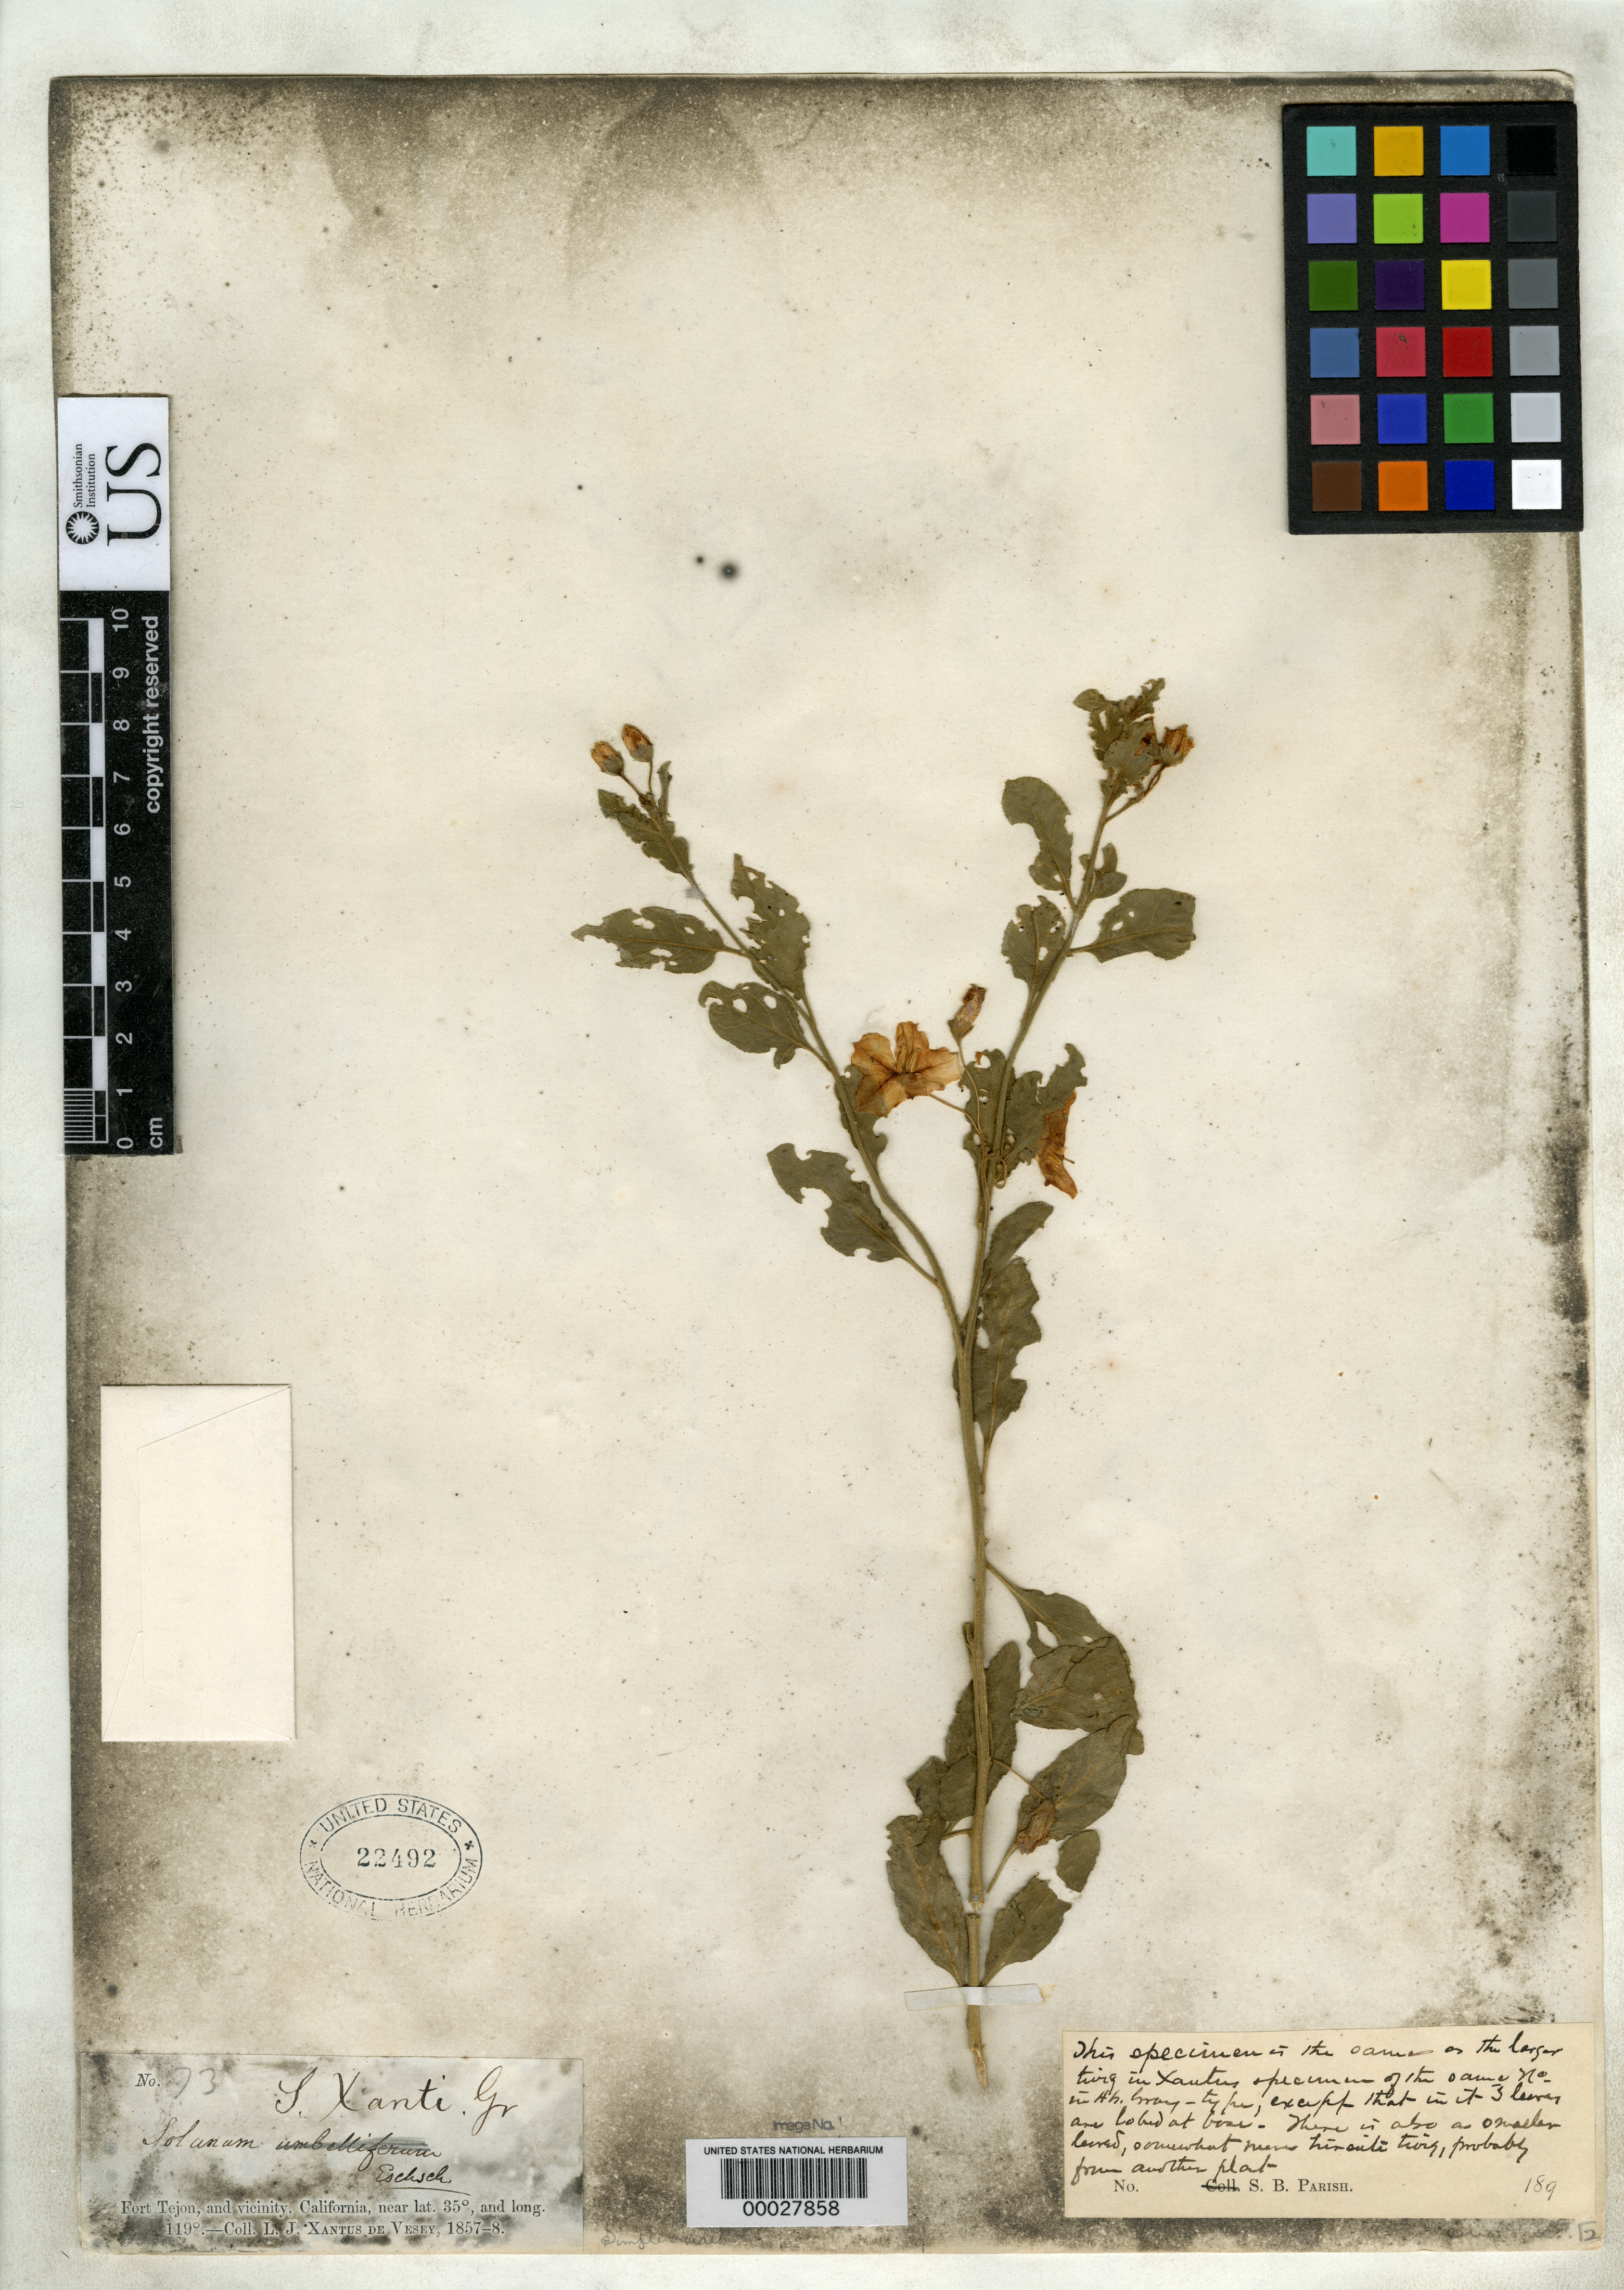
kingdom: Plantae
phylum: Tracheophyta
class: Magnoliopsida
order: Solanales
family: Solanaceae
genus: Solanum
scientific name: Solanum xanti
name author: A. Gray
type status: Isosyntype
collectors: L. Xantus de Vesey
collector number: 73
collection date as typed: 1857 to -- --- 1858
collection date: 1857/1858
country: United States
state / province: California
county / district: Kern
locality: Vicinity of Fort Tejon.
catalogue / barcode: US 22492